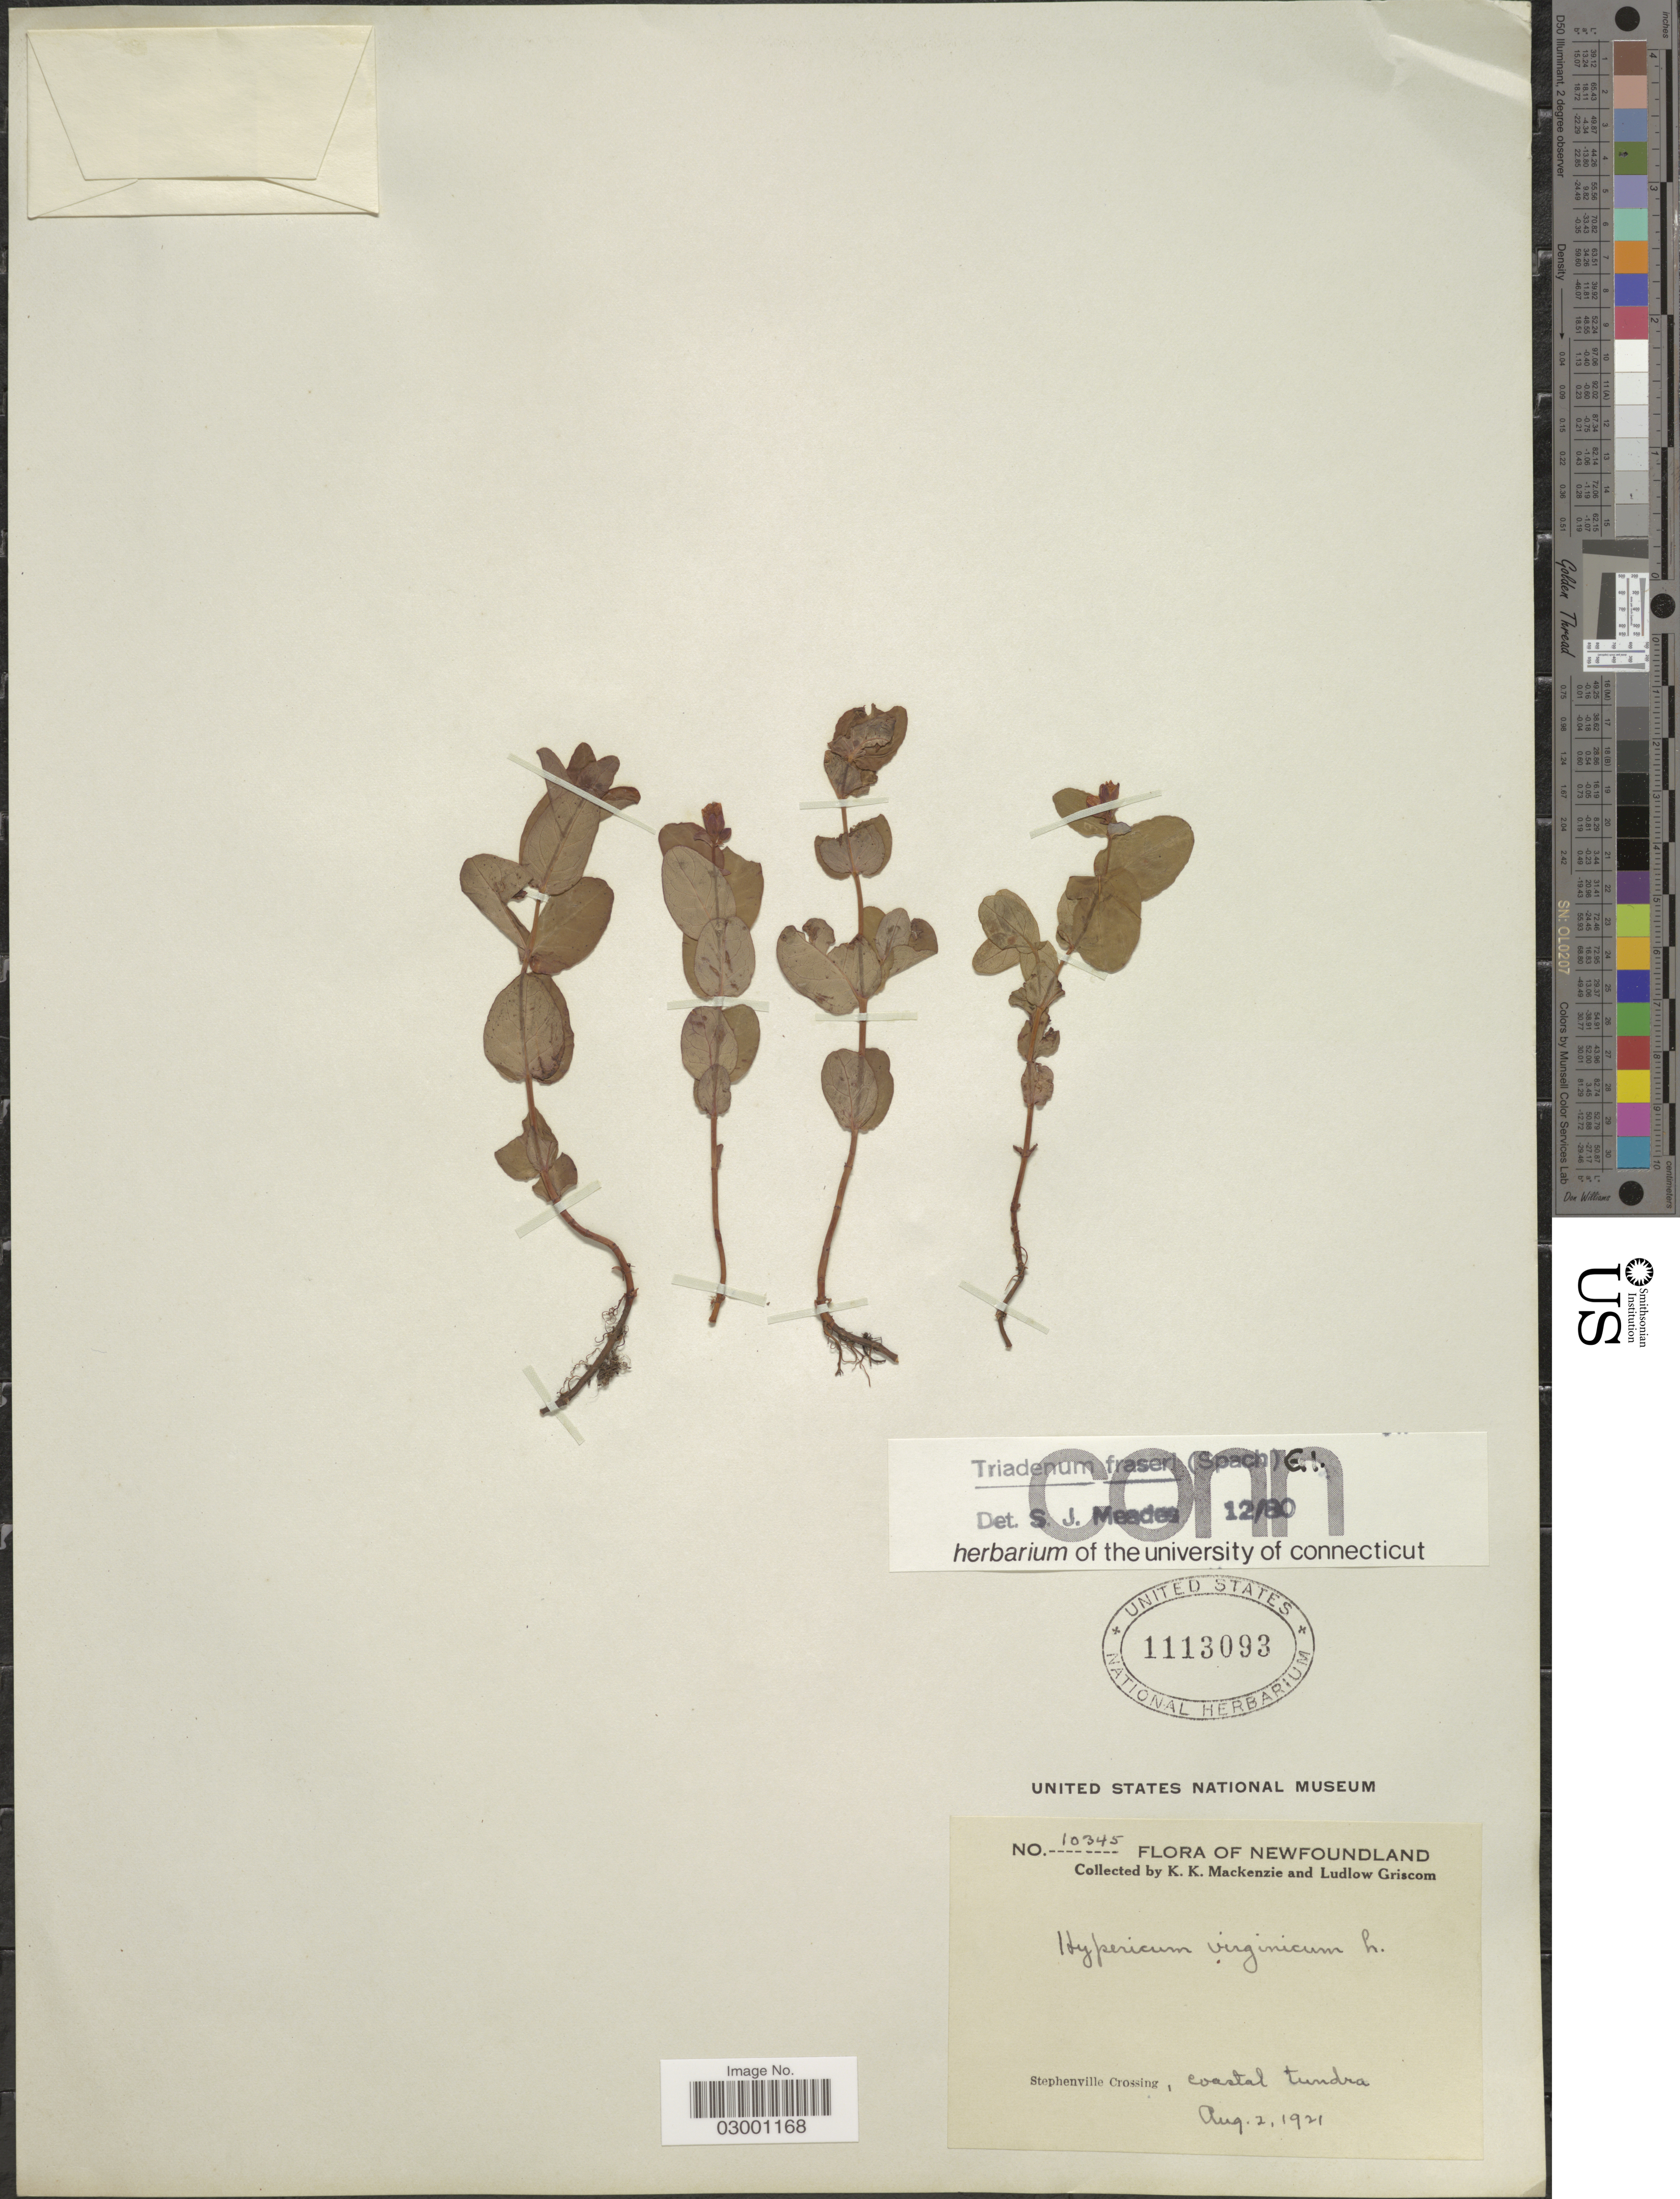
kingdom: Plantae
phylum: Tracheophyta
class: Magnoliopsida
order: Malpighiales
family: Hypericaceae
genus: Hypericum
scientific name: Hypericum fraseri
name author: Steud.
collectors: K. K. Mackenzie & L. Griscom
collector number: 10345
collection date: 1921-08-02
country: Canada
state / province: Newfoundland and Labrador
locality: Stephenville Crossing.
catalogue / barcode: US 1113093